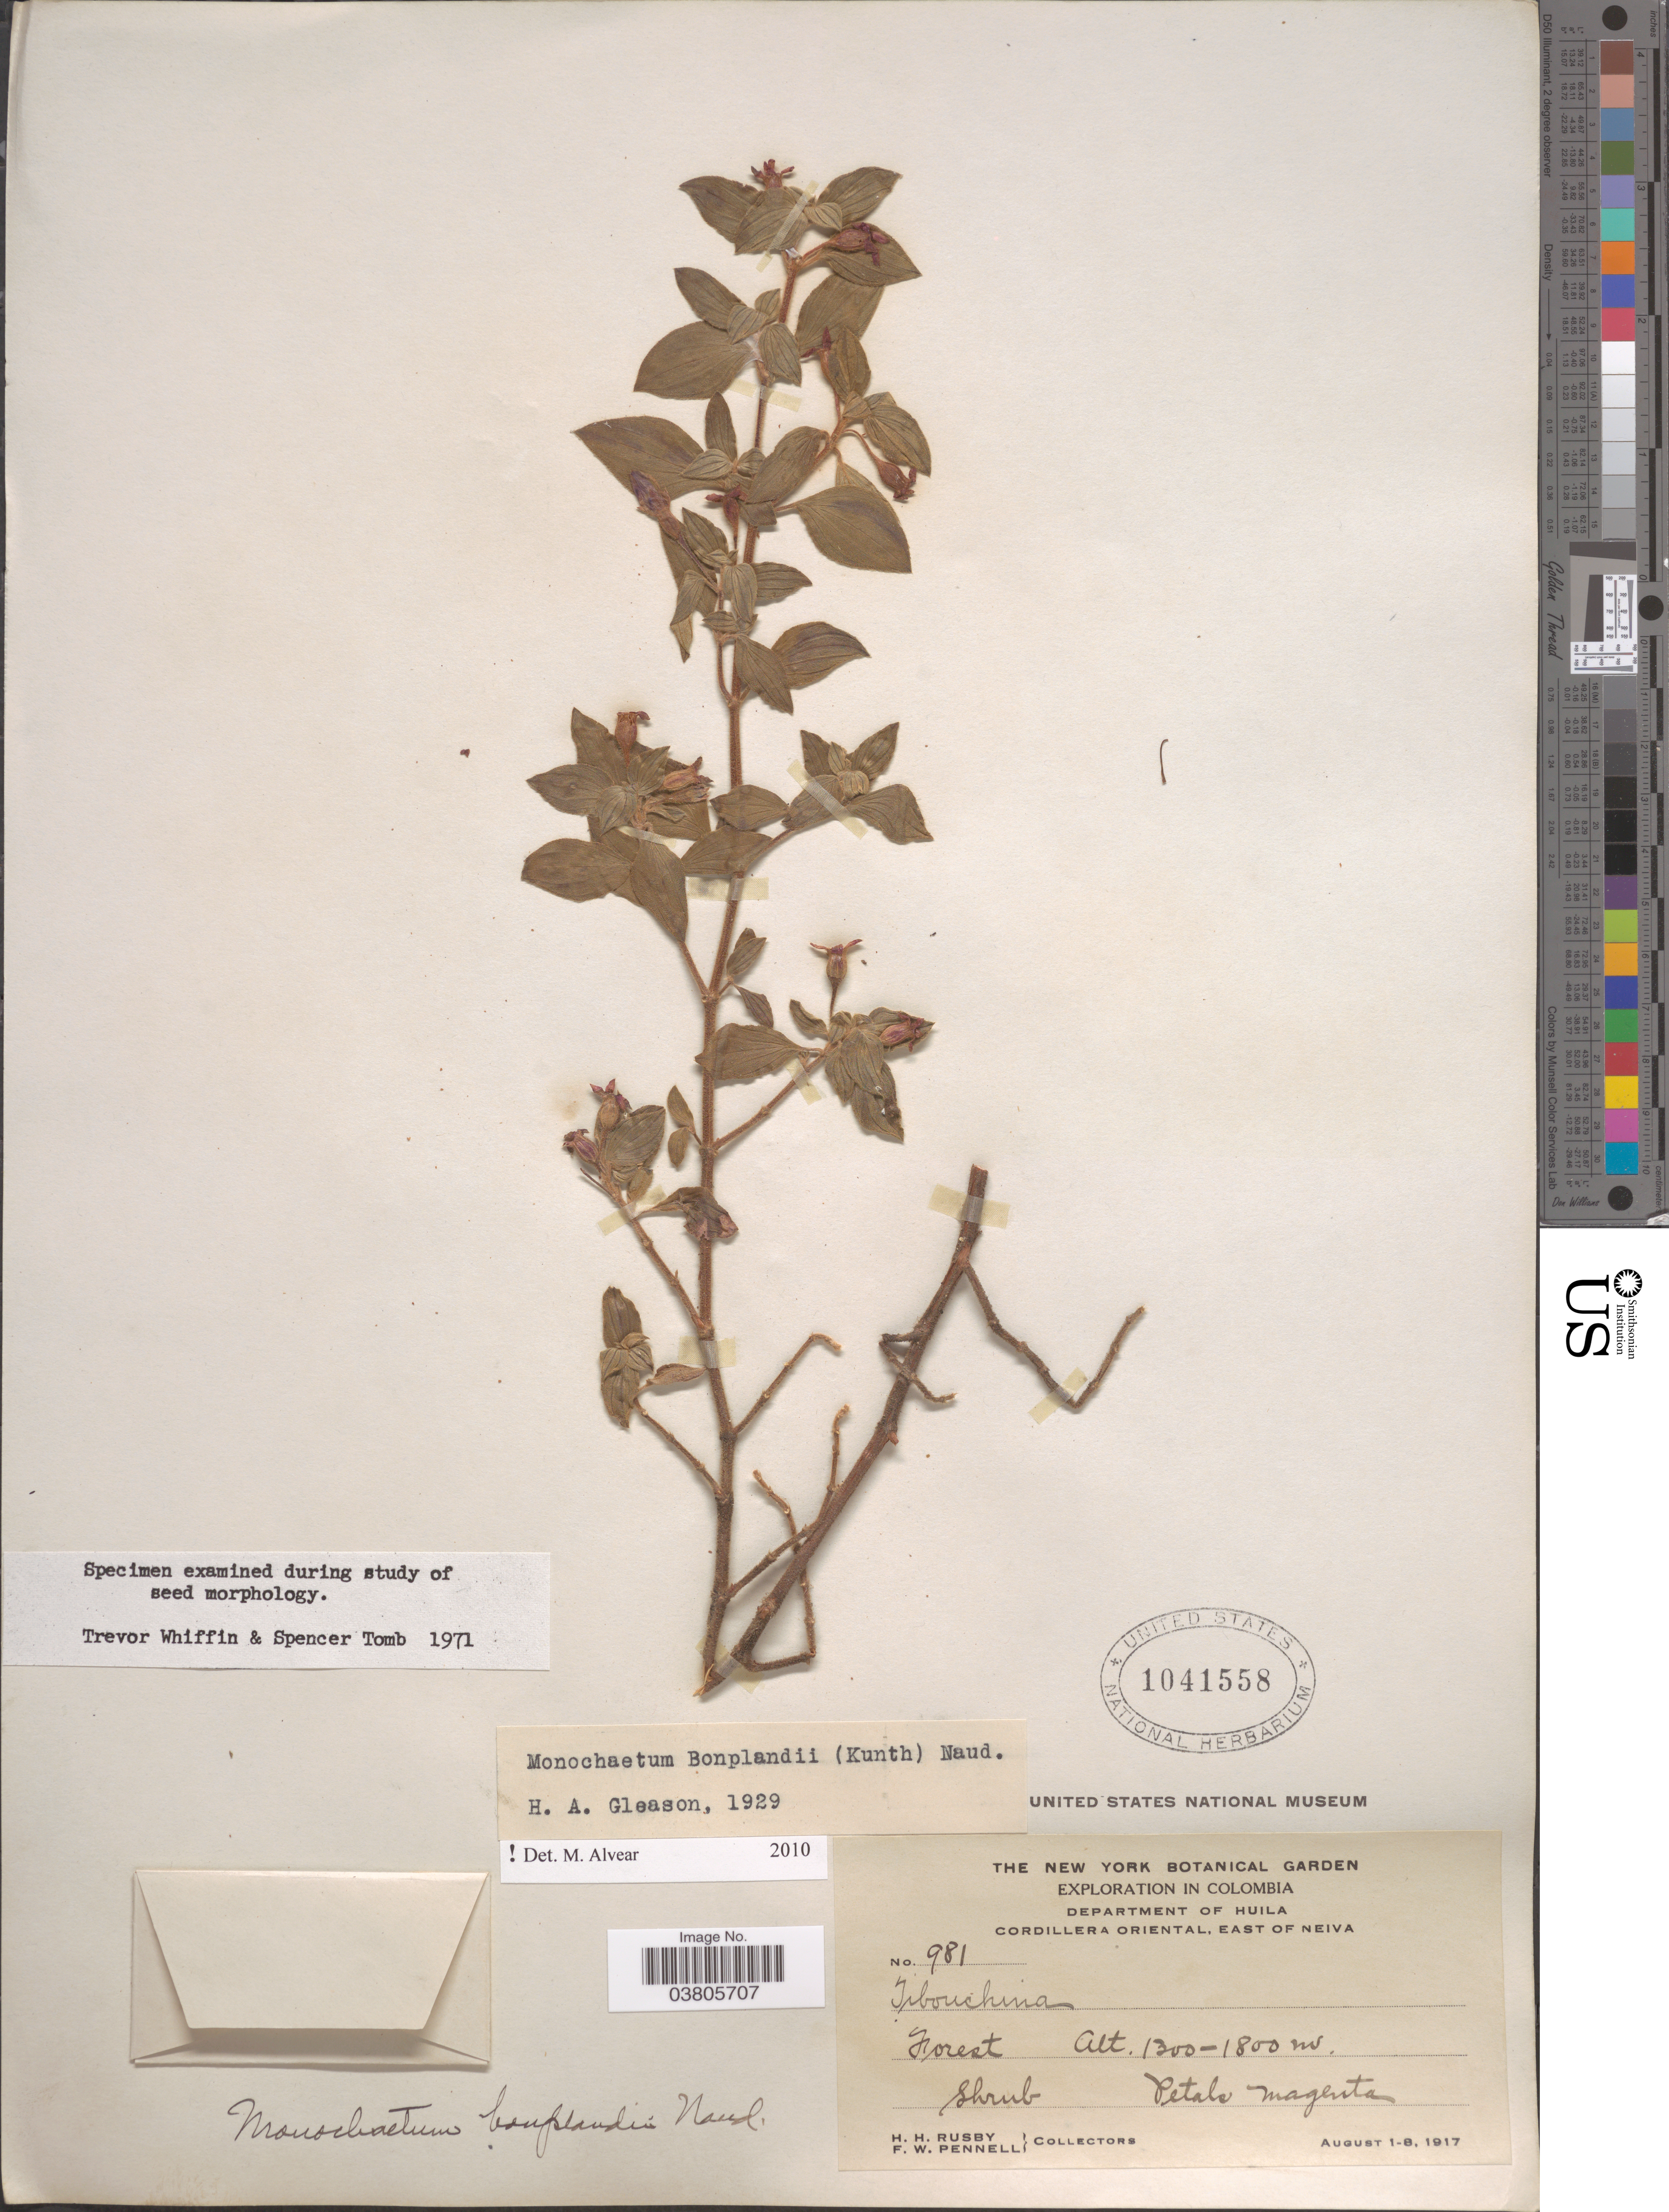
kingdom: Plantae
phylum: Tracheophyta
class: Magnoliopsida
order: Myrtales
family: Melastomataceae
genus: Monochaetum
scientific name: Monochaetum bonplandii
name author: (Kunth) Naudin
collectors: H. H. Rusby & F. W. Pennell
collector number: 981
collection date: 1917-08-01/1917-08-08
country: Colombia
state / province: Huila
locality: Department of Huila. Cordillera Oriental, East of Neiva.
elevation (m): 1300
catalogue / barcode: US 1041558